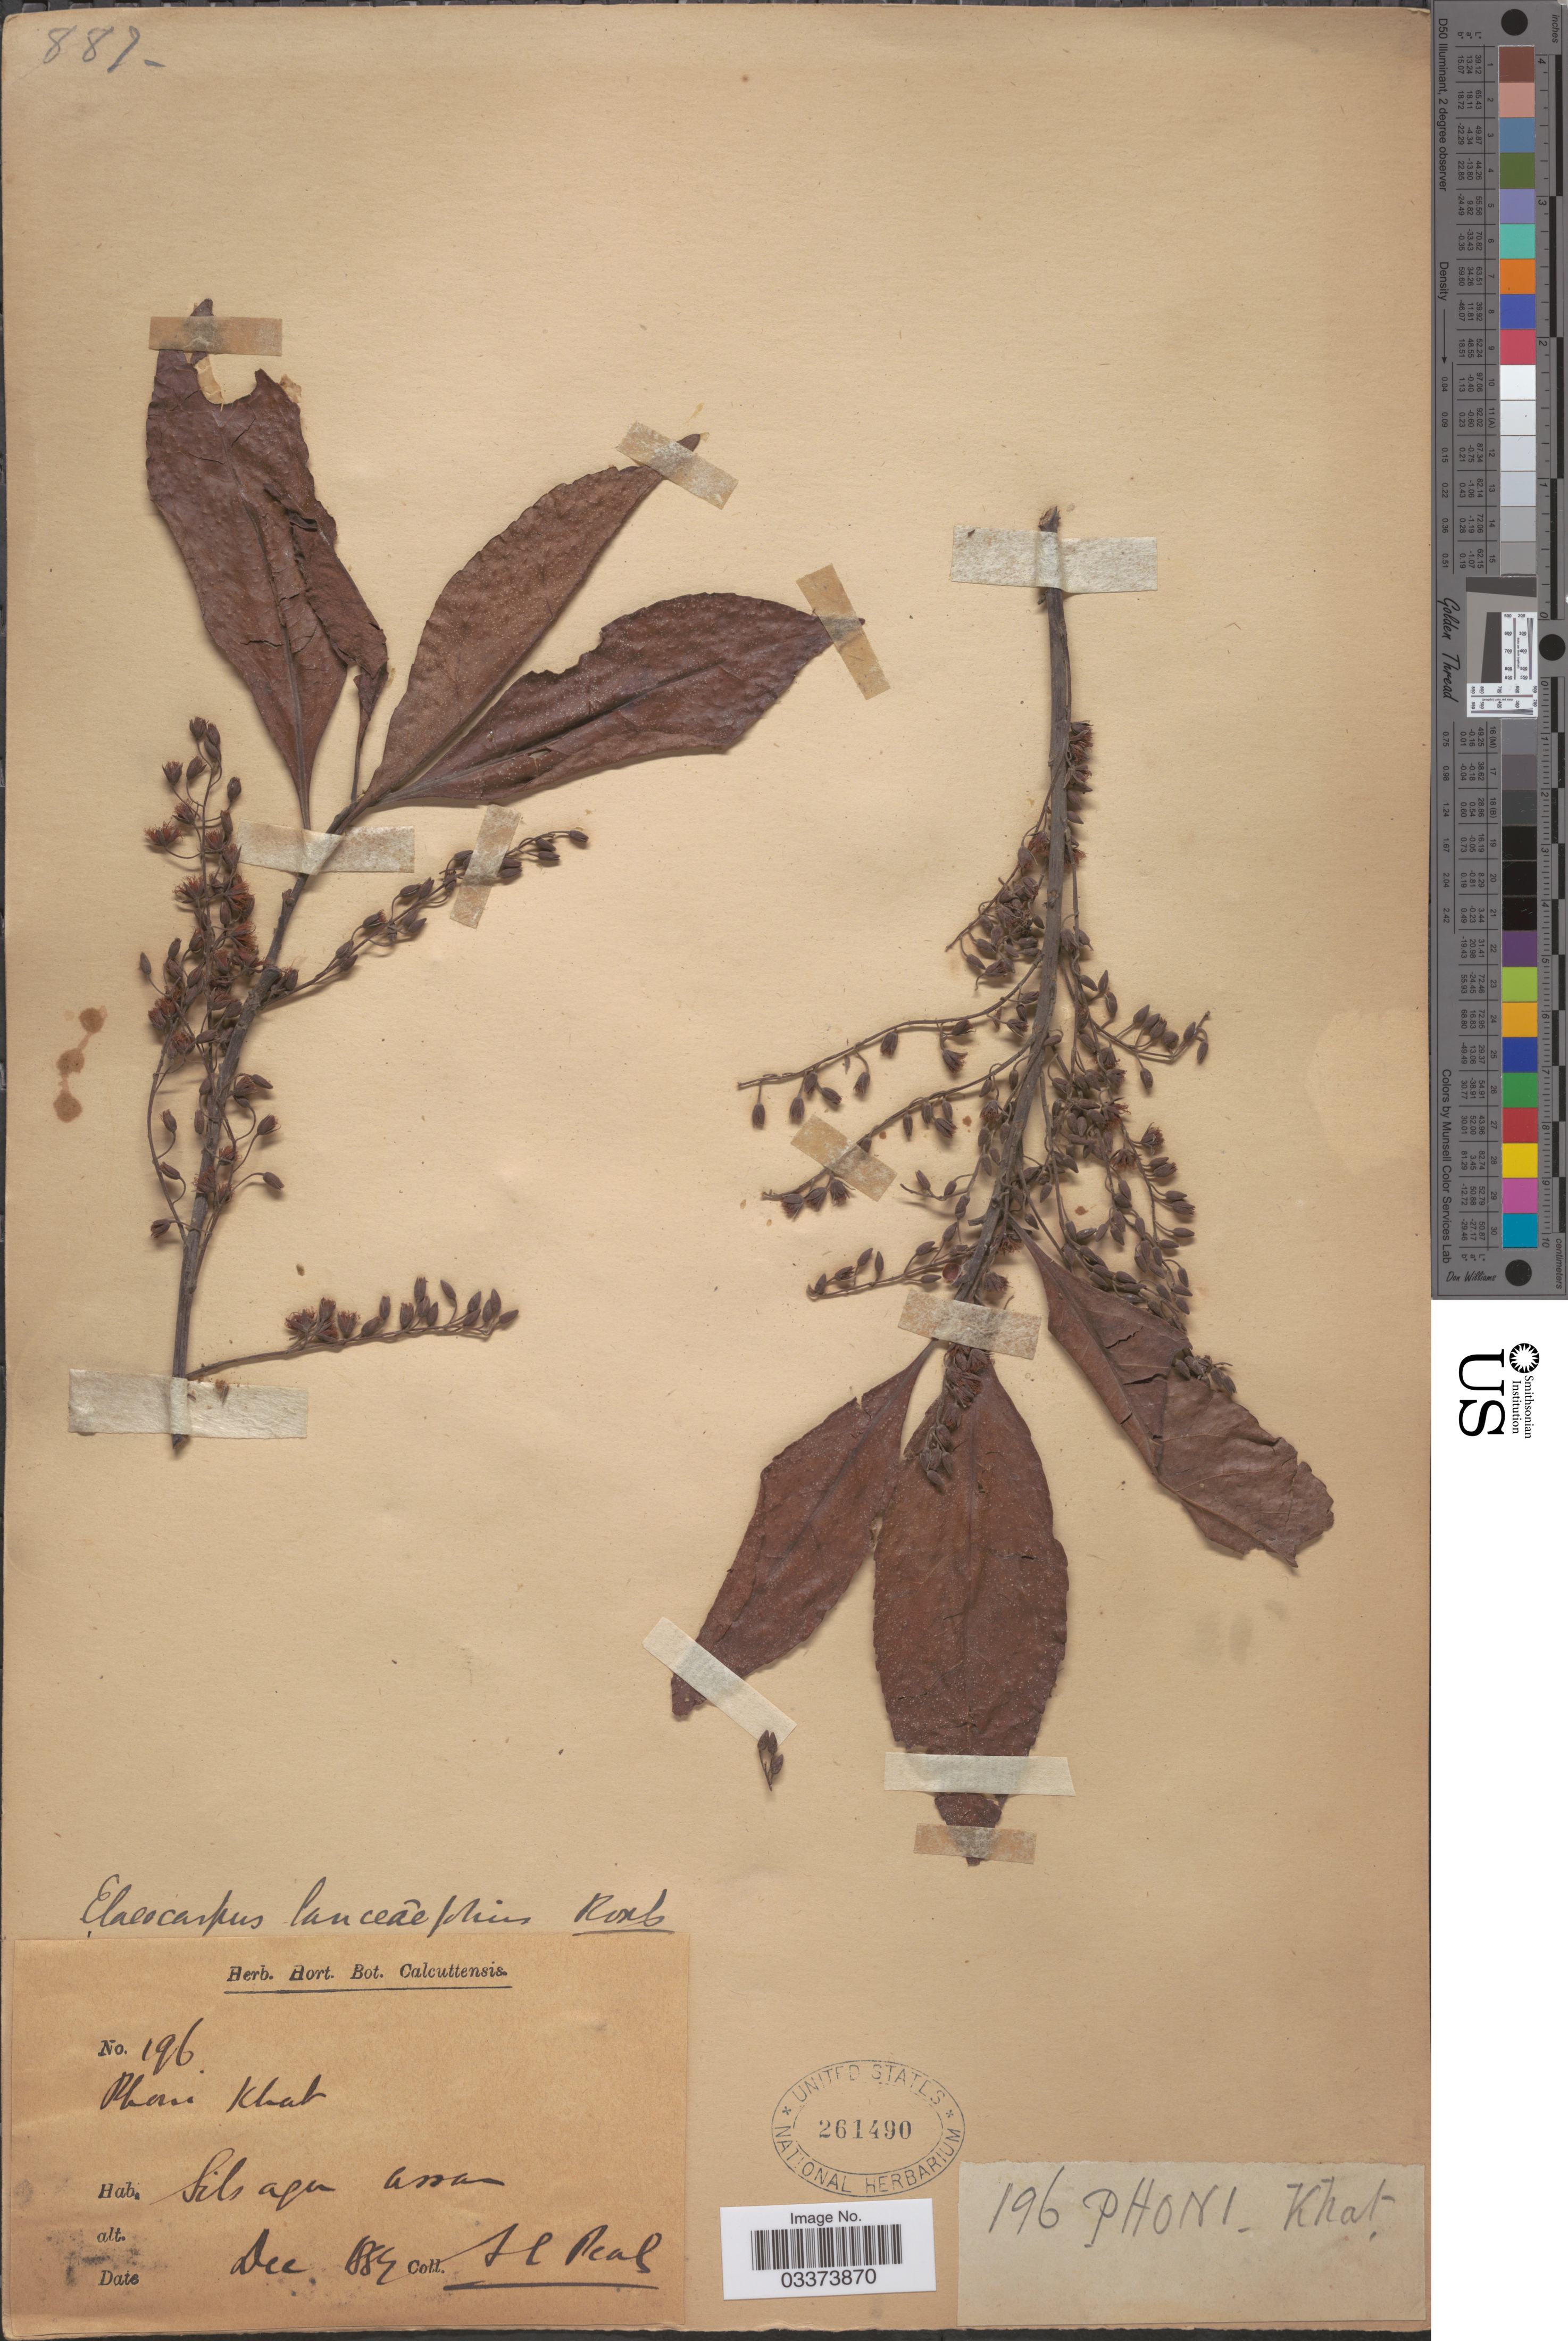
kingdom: Plantae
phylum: Tracheophyta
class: Magnoliopsida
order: Oxalidales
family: Elaeocarpaceae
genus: Elaeocarpus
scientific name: Elaeocarpus lanceifolius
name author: Roxb.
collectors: S. Peal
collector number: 196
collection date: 1884-12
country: India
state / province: Assam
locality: [illegible text].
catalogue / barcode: US 261490